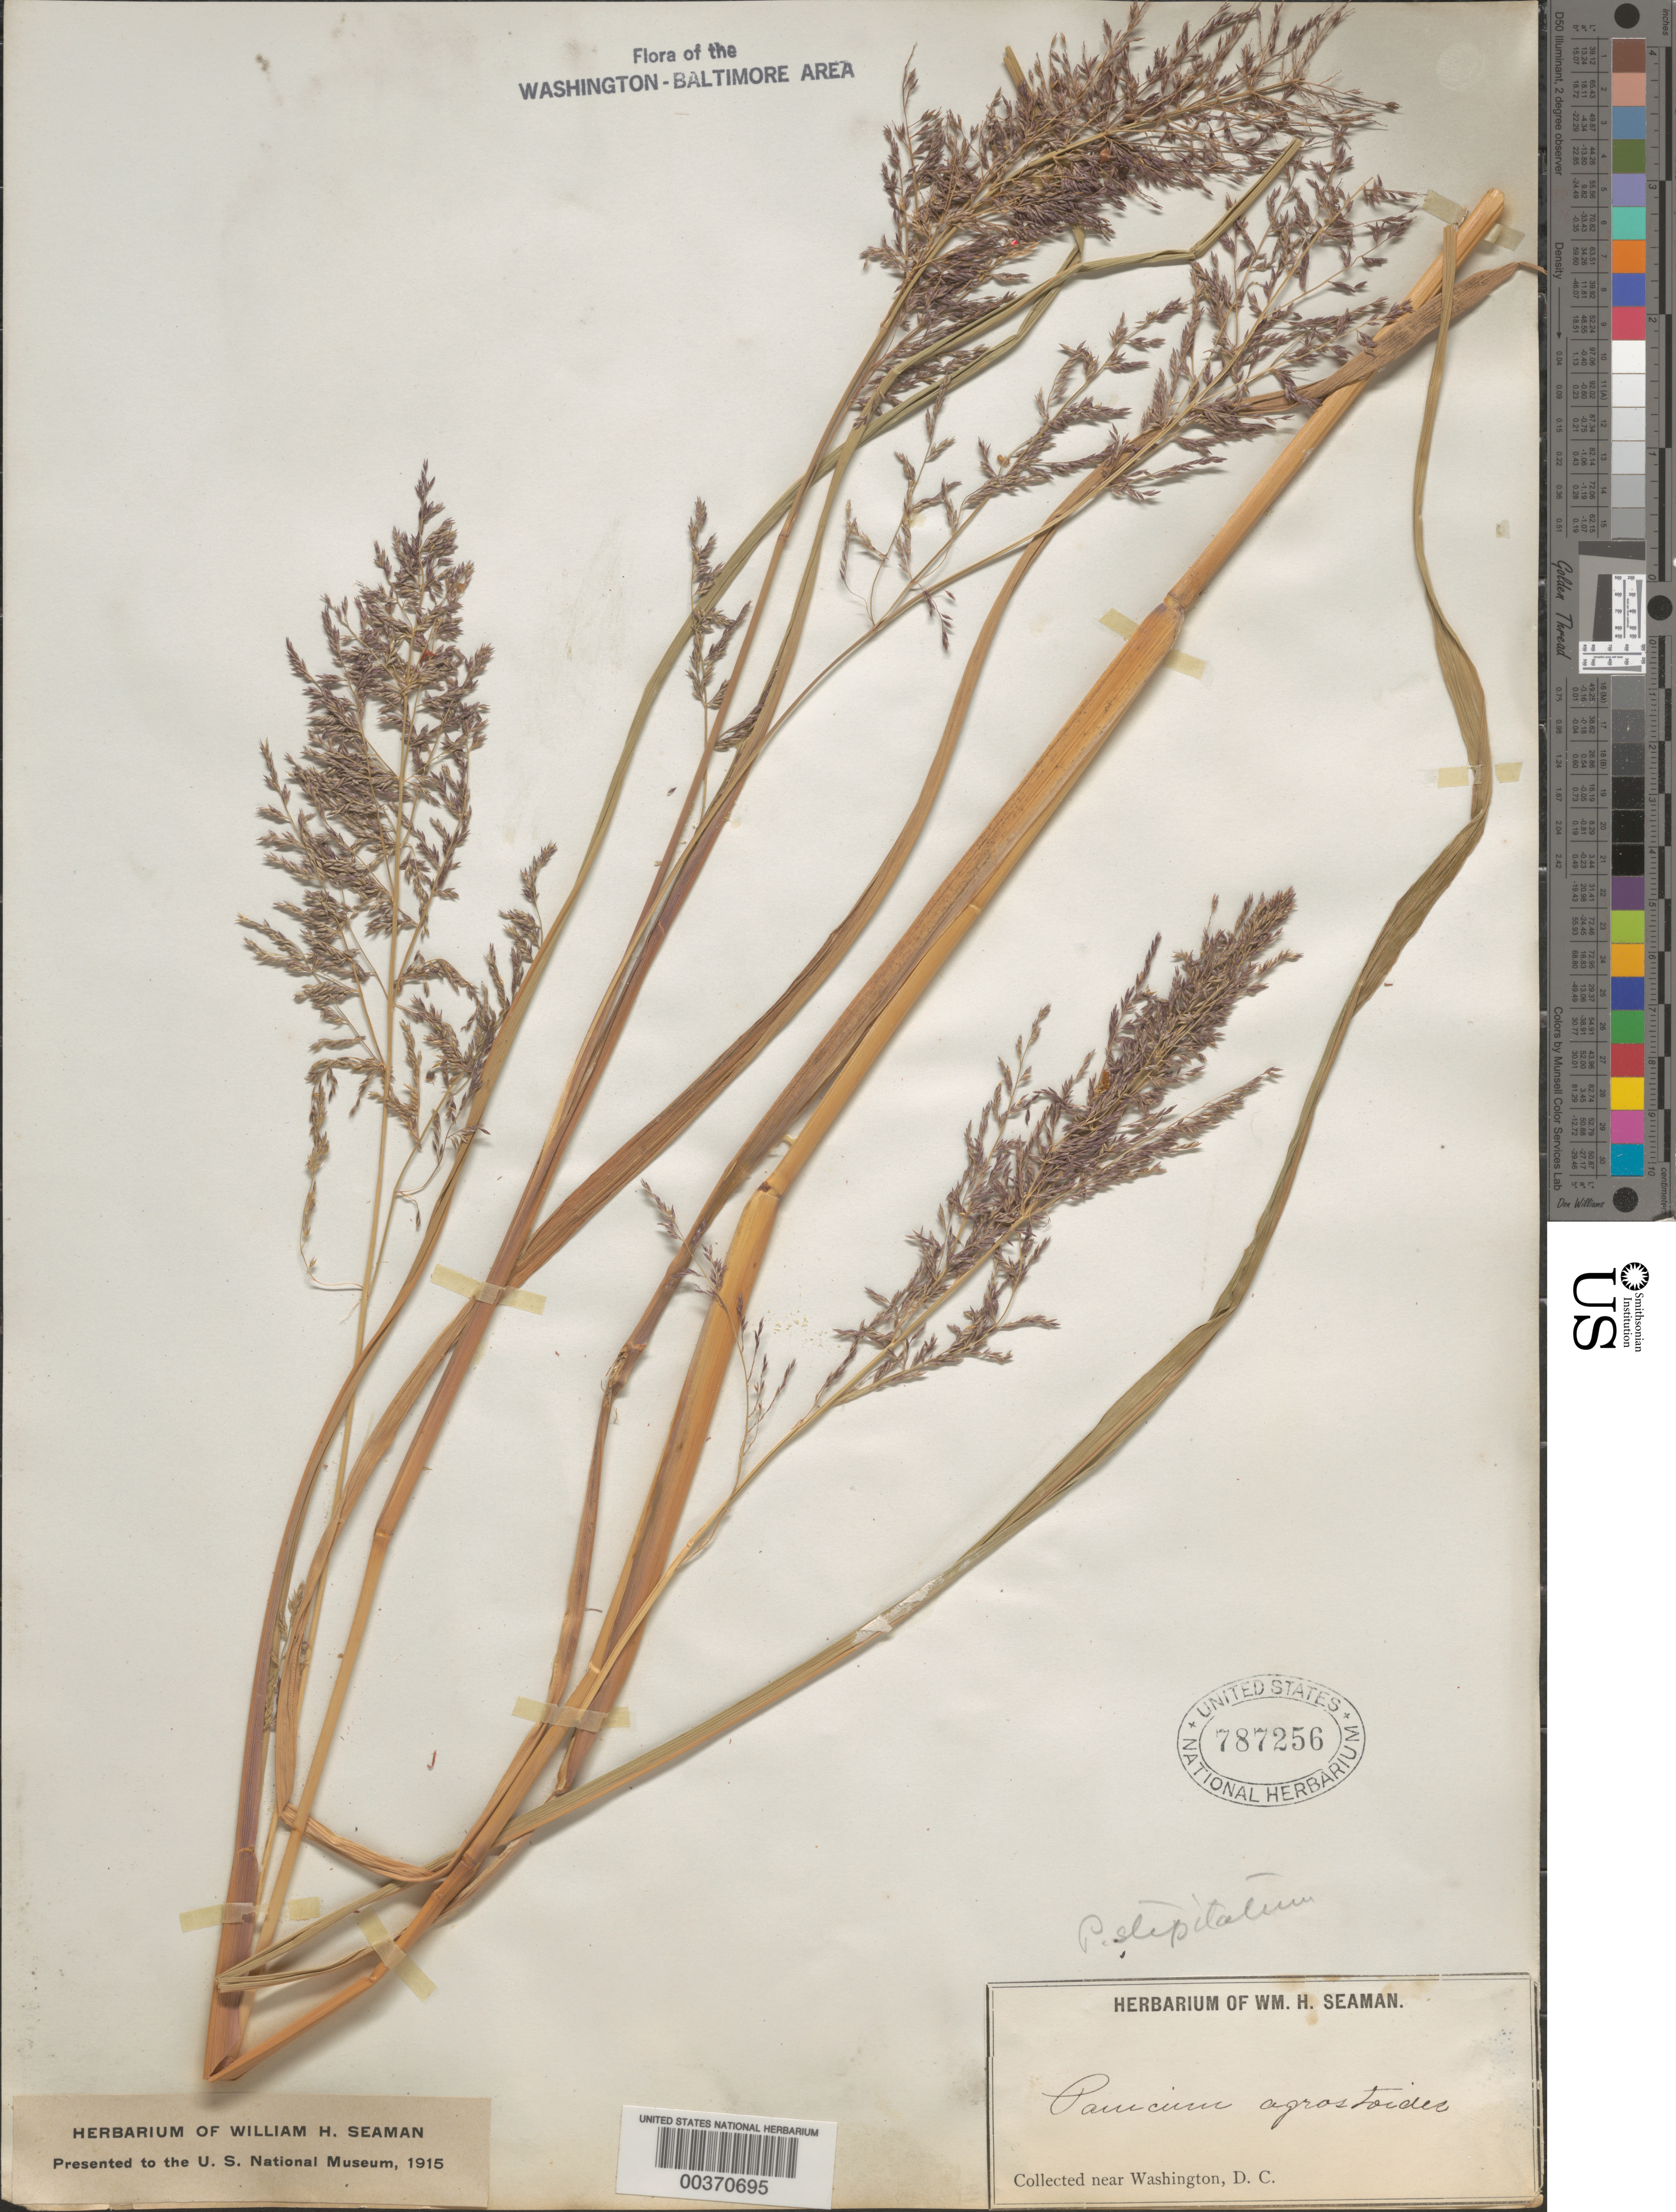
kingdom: Plantae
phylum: Tracheophyta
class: Liliopsida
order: Poales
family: Poaceae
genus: Coleataenia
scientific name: Coleataenia rigidula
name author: (Bosc ex Nees) LeBlond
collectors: W. Seaman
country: United States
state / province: District of Columbia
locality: Washington DC area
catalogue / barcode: US 787256